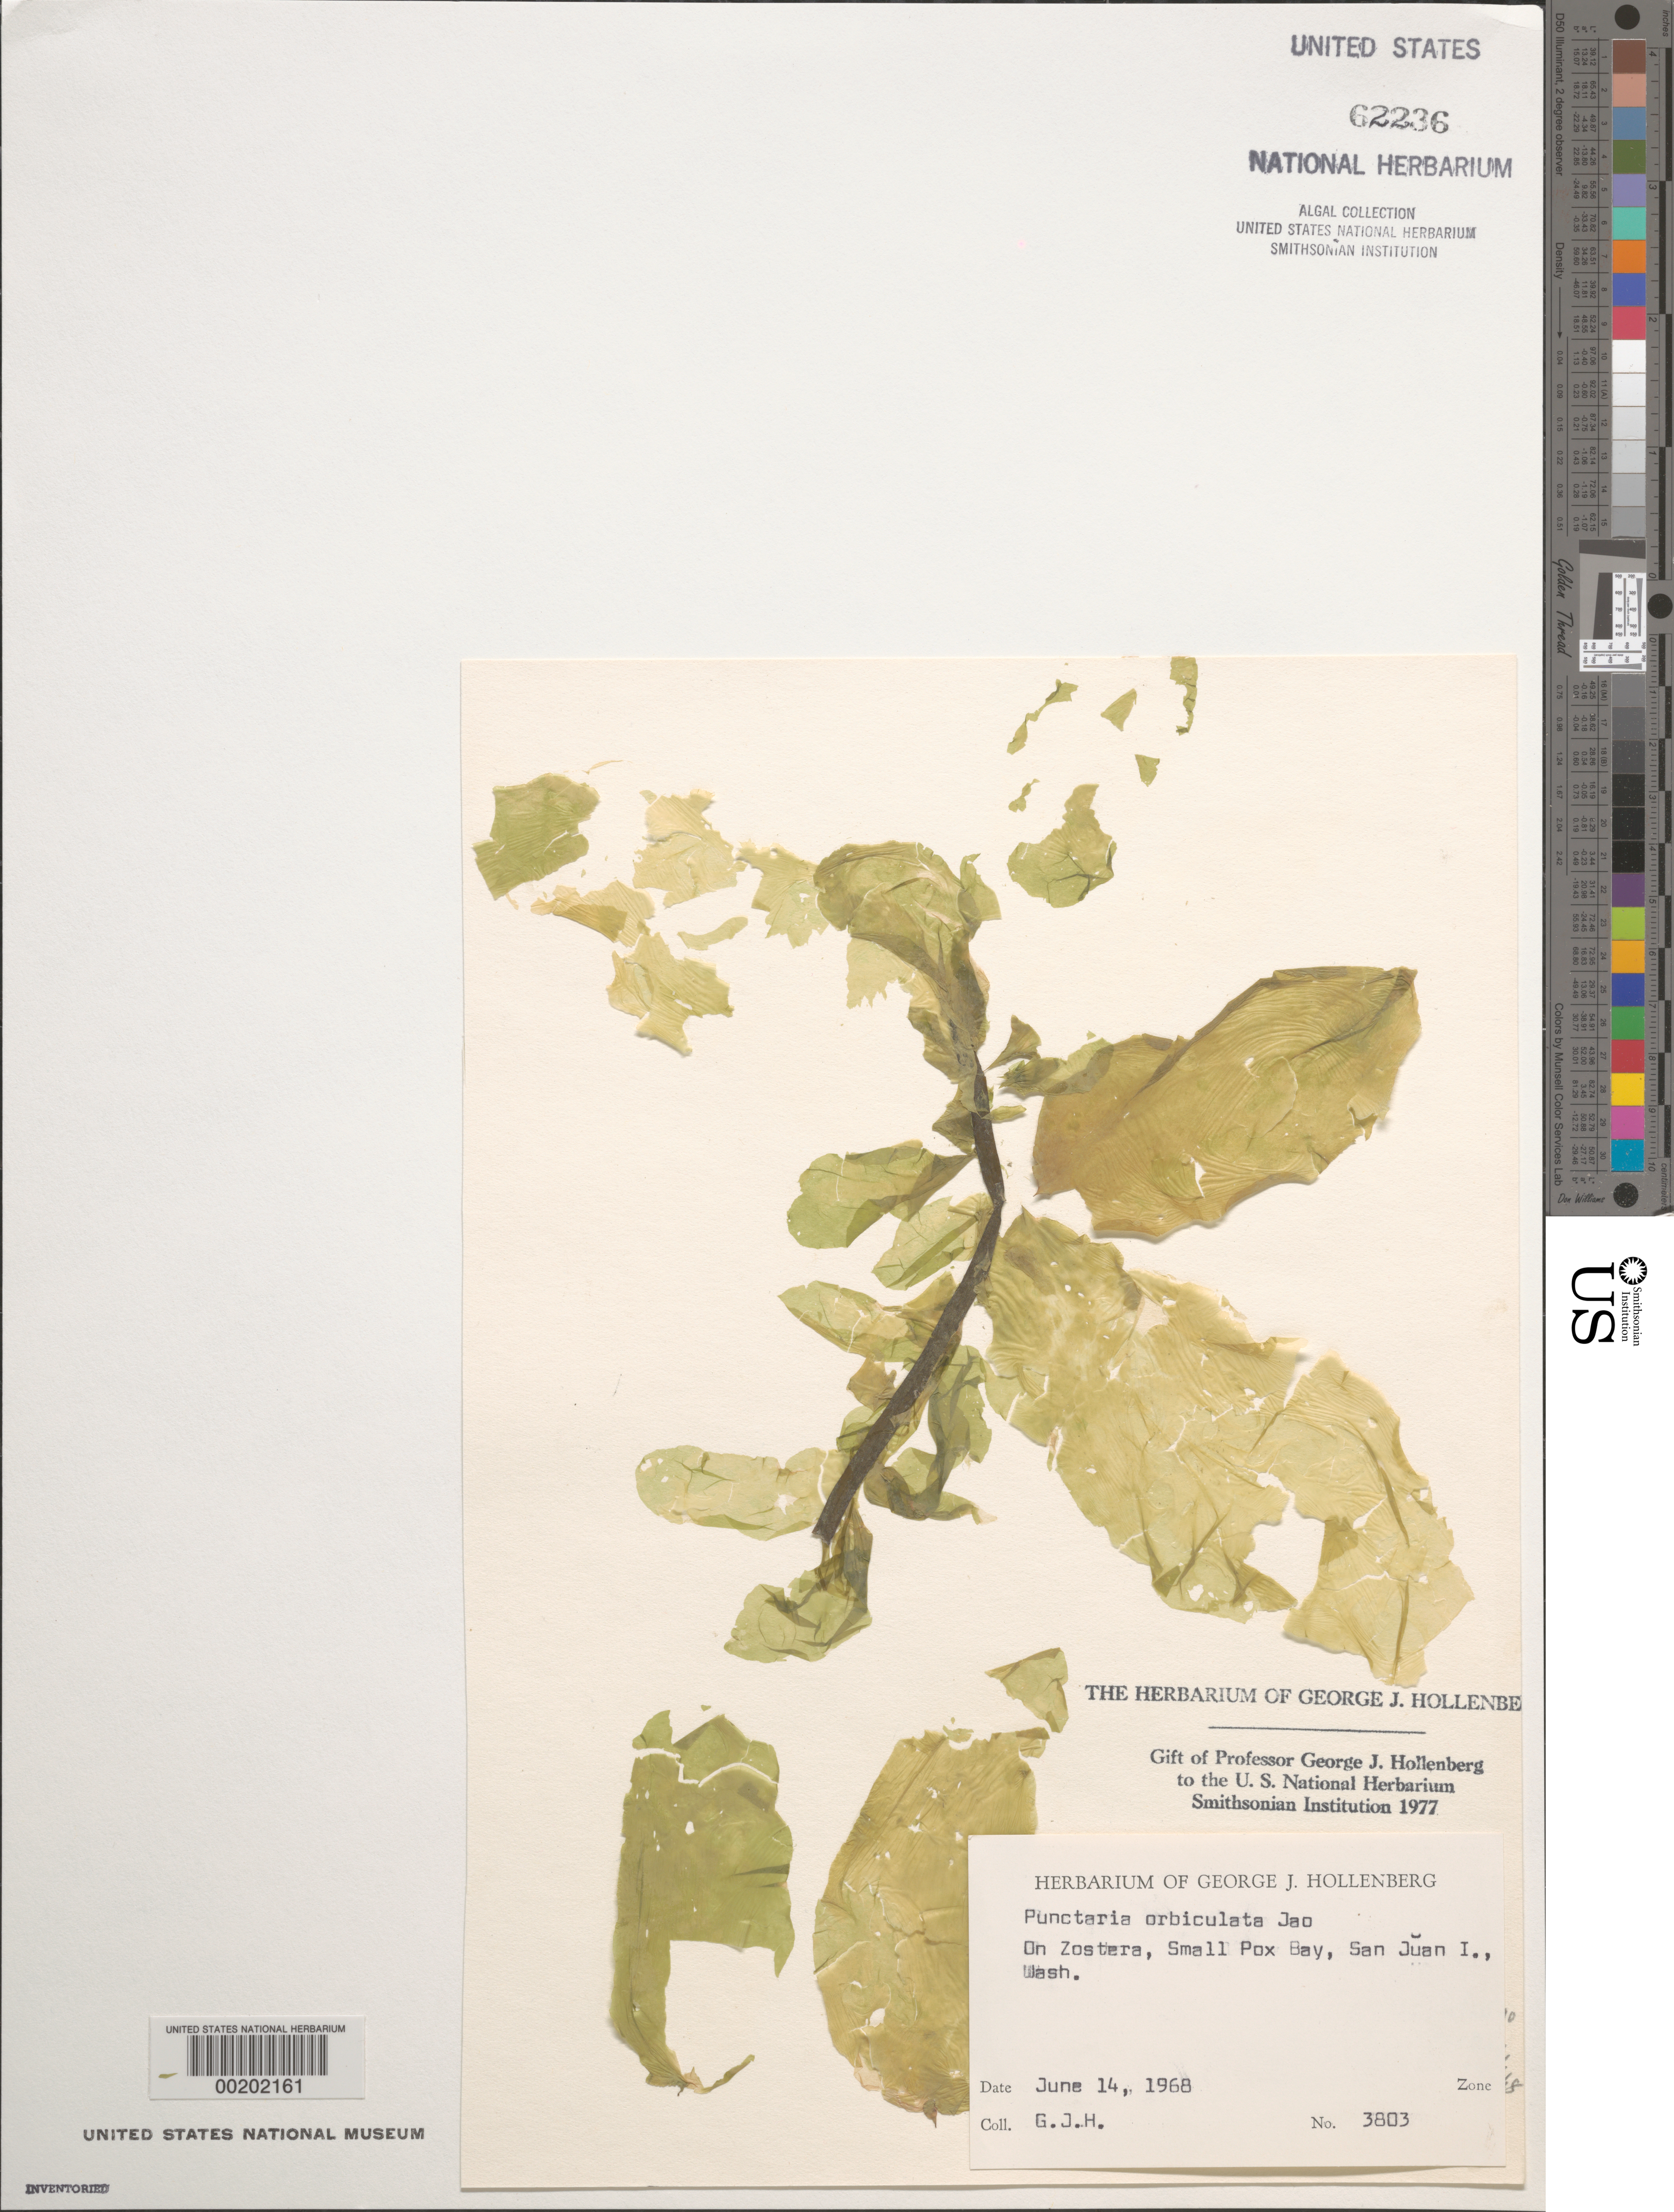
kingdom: Chromista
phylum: Ochrophyta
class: Phaeophyceae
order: Dictyosiphonales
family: Punctariaceae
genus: Punctaria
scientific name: Punctaria orbiculata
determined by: Hollenberg, George J.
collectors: G. Hollenberg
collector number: GJH 3803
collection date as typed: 14 Jun 1968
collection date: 1968-06-14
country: United States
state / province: Washington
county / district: San Juan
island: San Juan Island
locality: Smallpox Bay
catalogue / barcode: US 62236